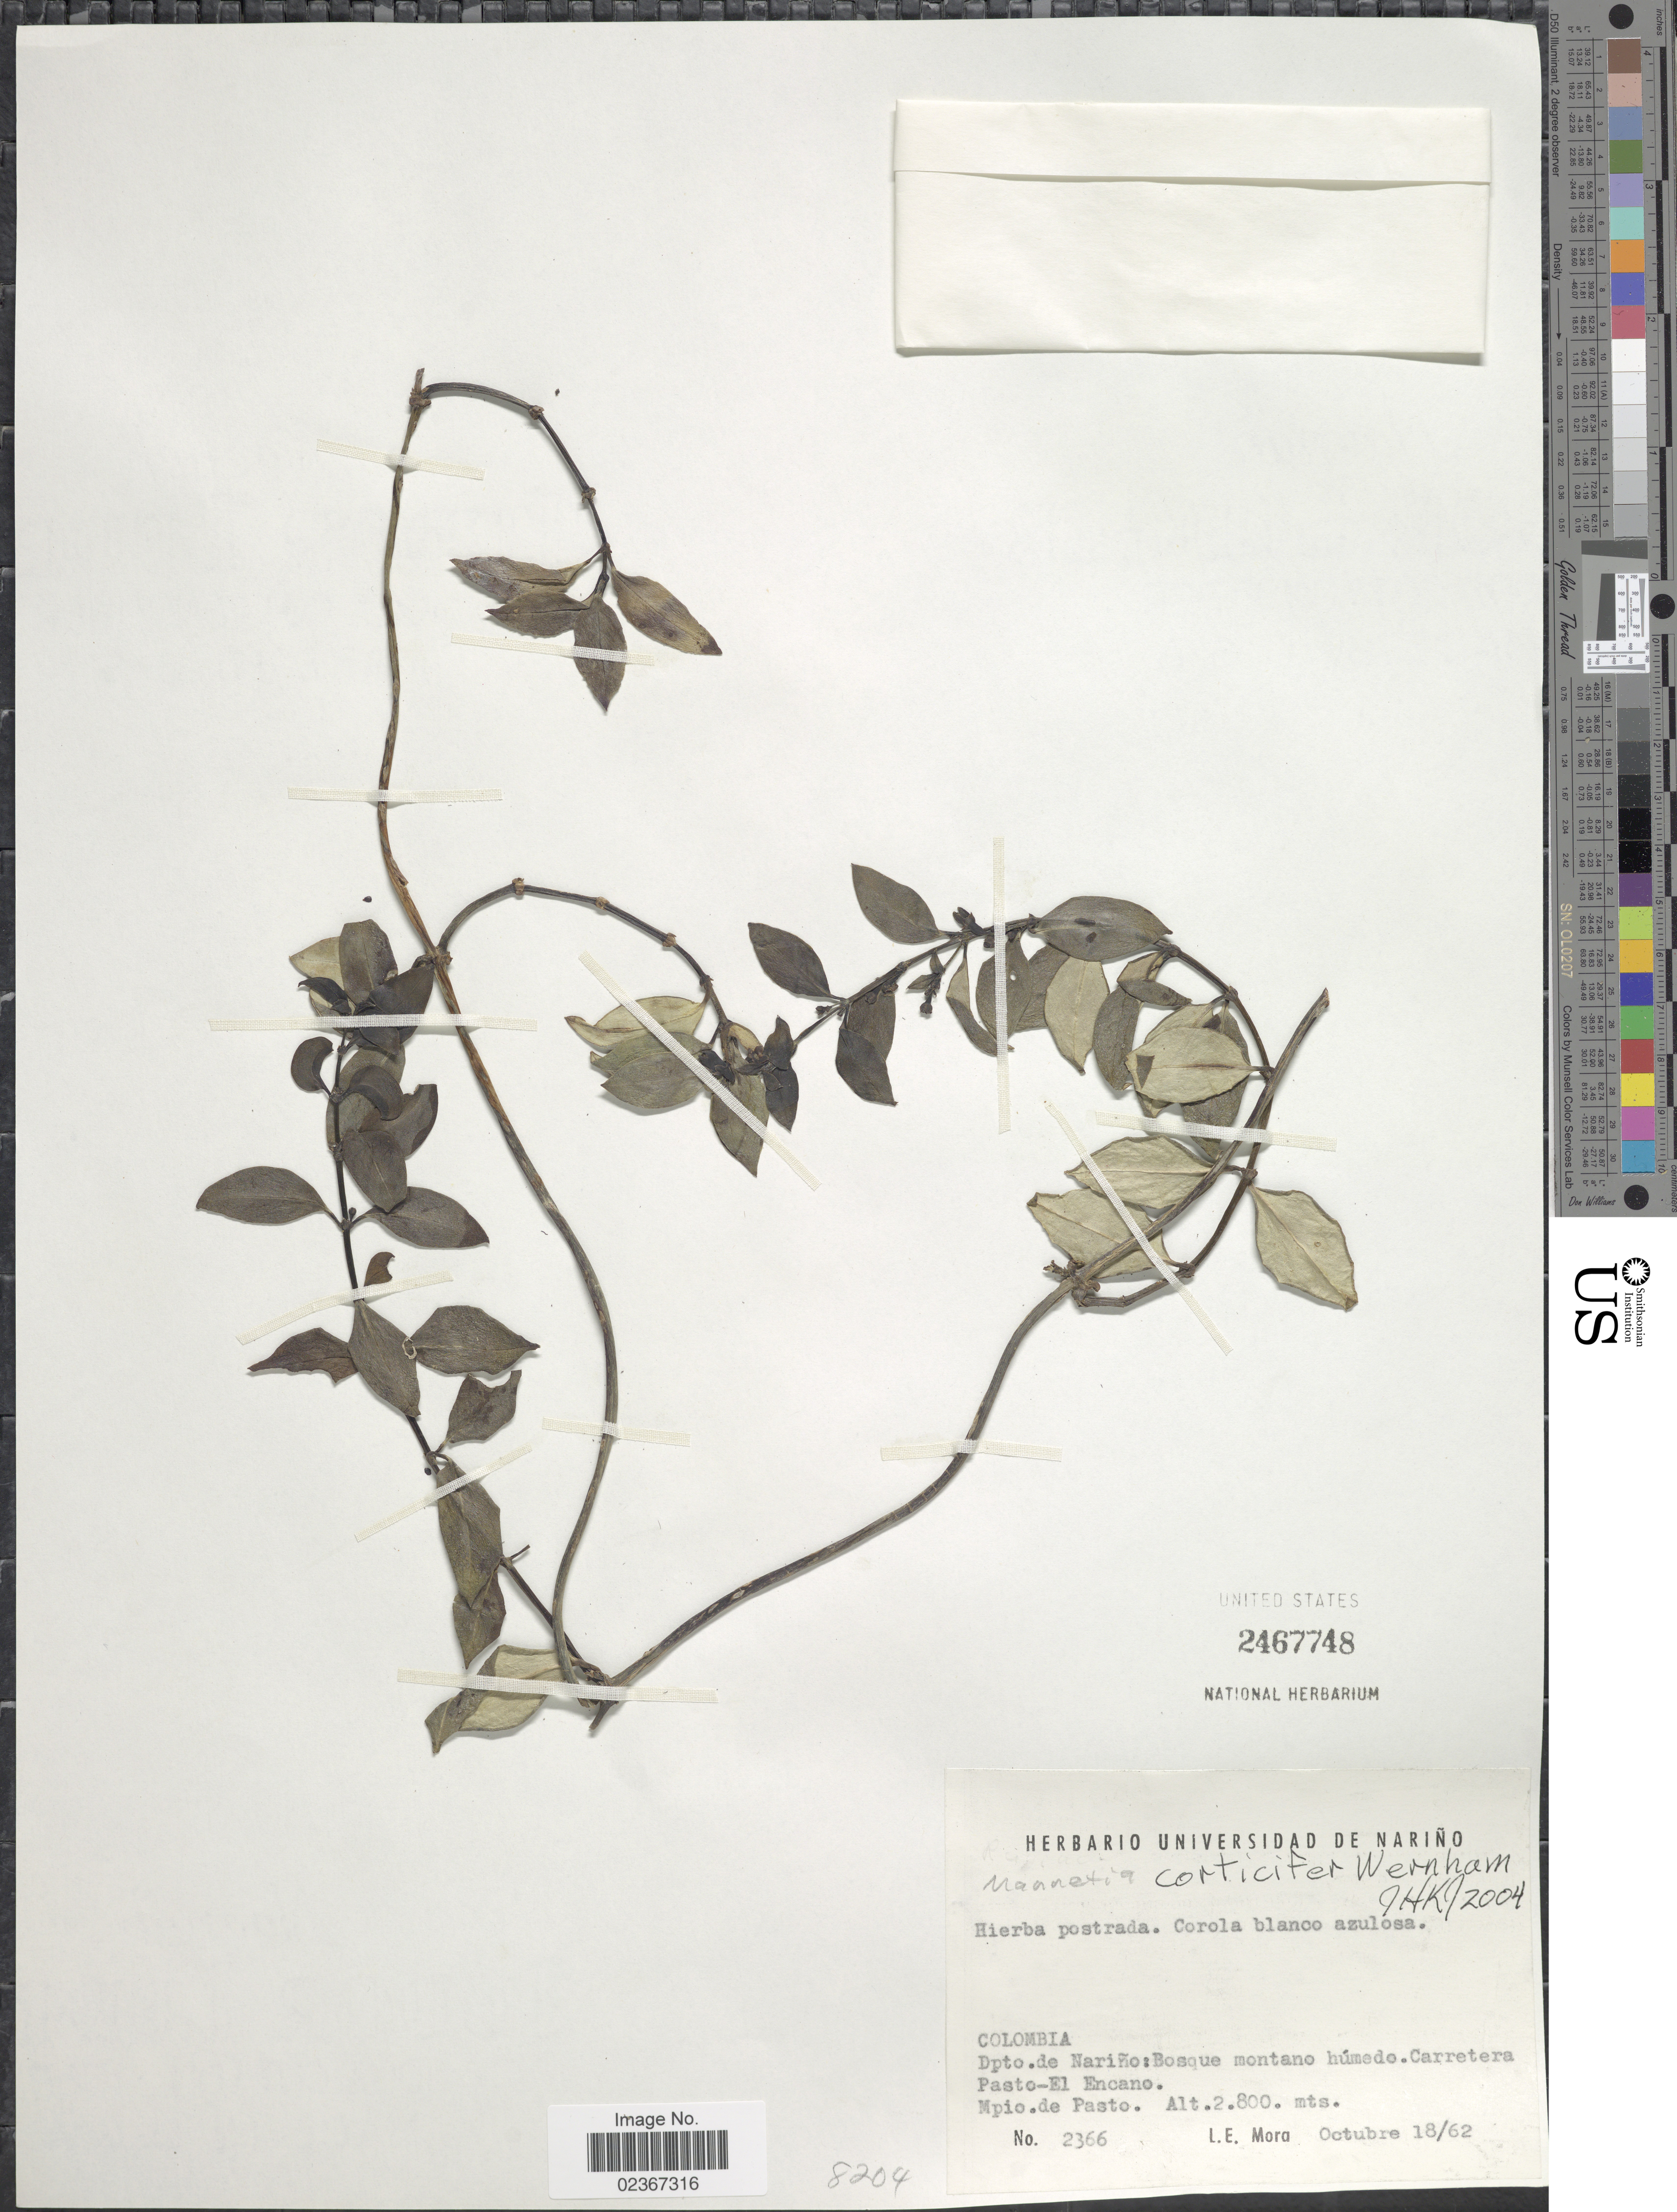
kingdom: Plantae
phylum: Tracheophyta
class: Magnoliopsida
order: Gentianales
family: Rubiaceae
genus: Manettia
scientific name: Manettia corticifera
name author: Wernham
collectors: L. Mora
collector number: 2366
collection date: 1962-10-18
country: Colombia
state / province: Nariño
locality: Dpto. de Nariño: Bosque montano humedo. Carretera Pasto- El Encano. Mpio. de Pasto.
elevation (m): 2800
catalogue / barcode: US 2467748